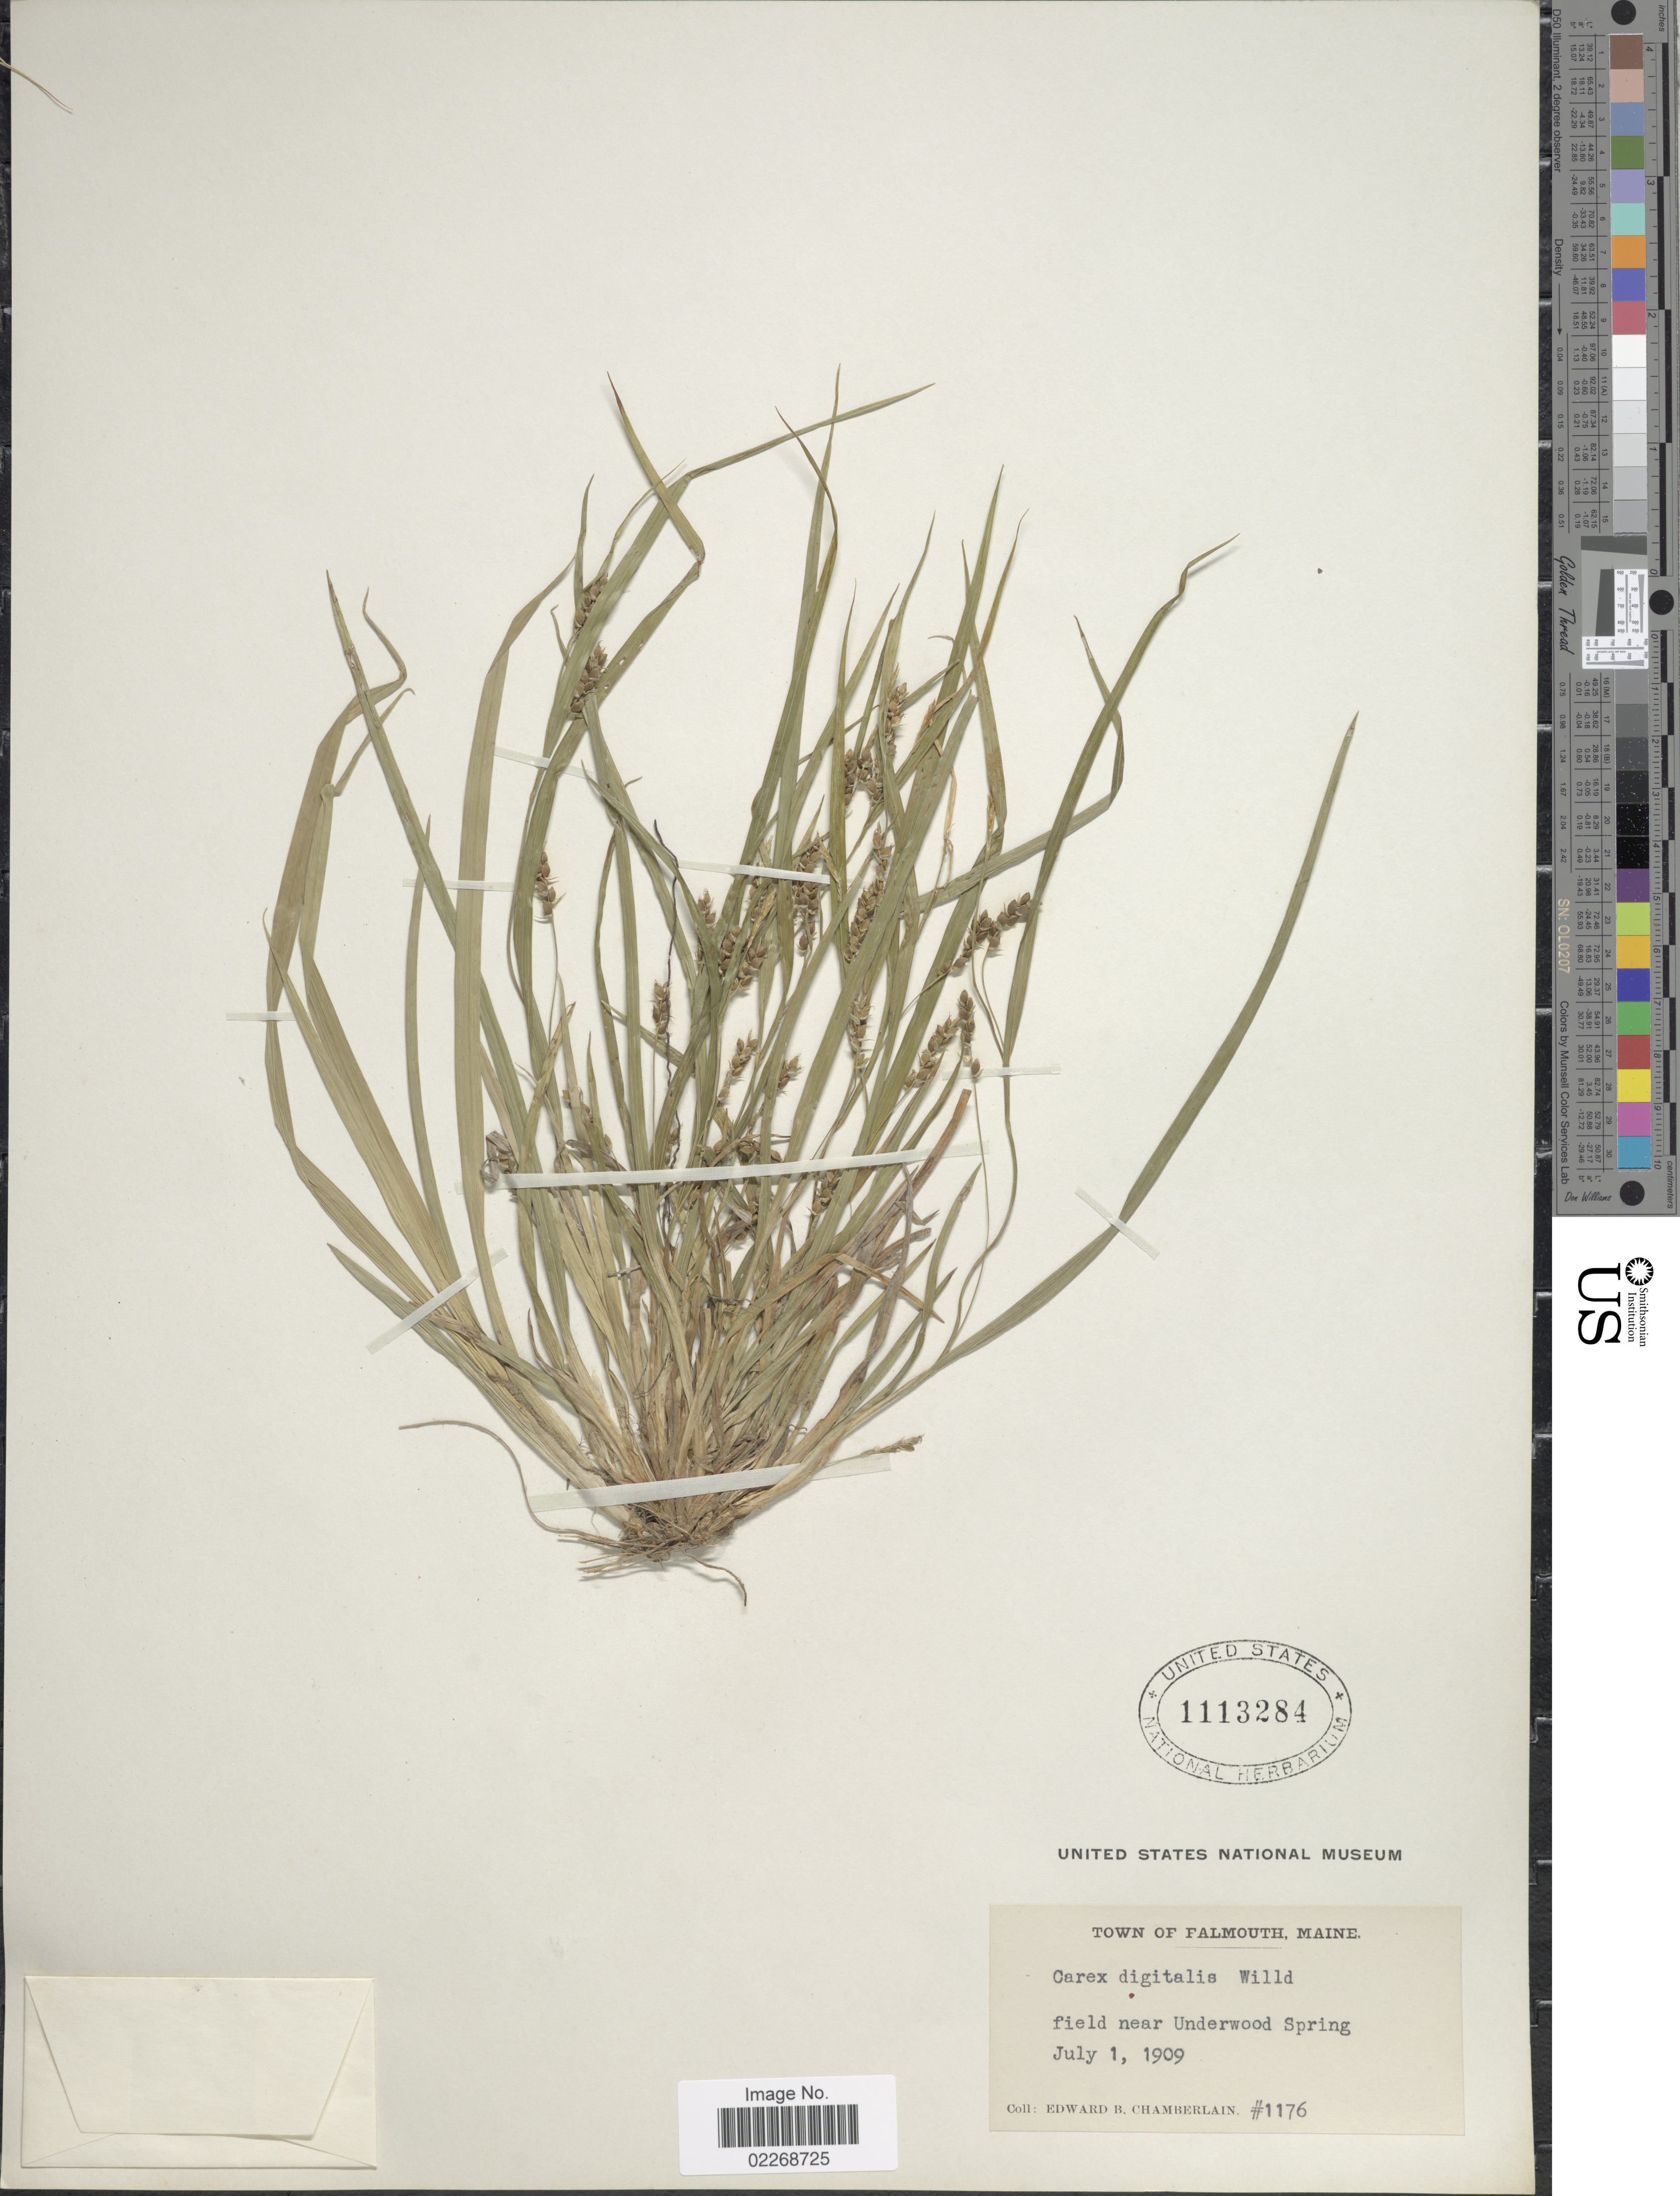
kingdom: Plantae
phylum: Tracheophyta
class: Liliopsida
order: Poales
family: Cyperaceae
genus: Carex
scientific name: Carex digitalis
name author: Willd.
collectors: E. Chamberlain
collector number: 1176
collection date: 1909-07-01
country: United States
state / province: Maine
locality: Town of Falmouth. Field near Underwood Spring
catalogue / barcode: US 1113284